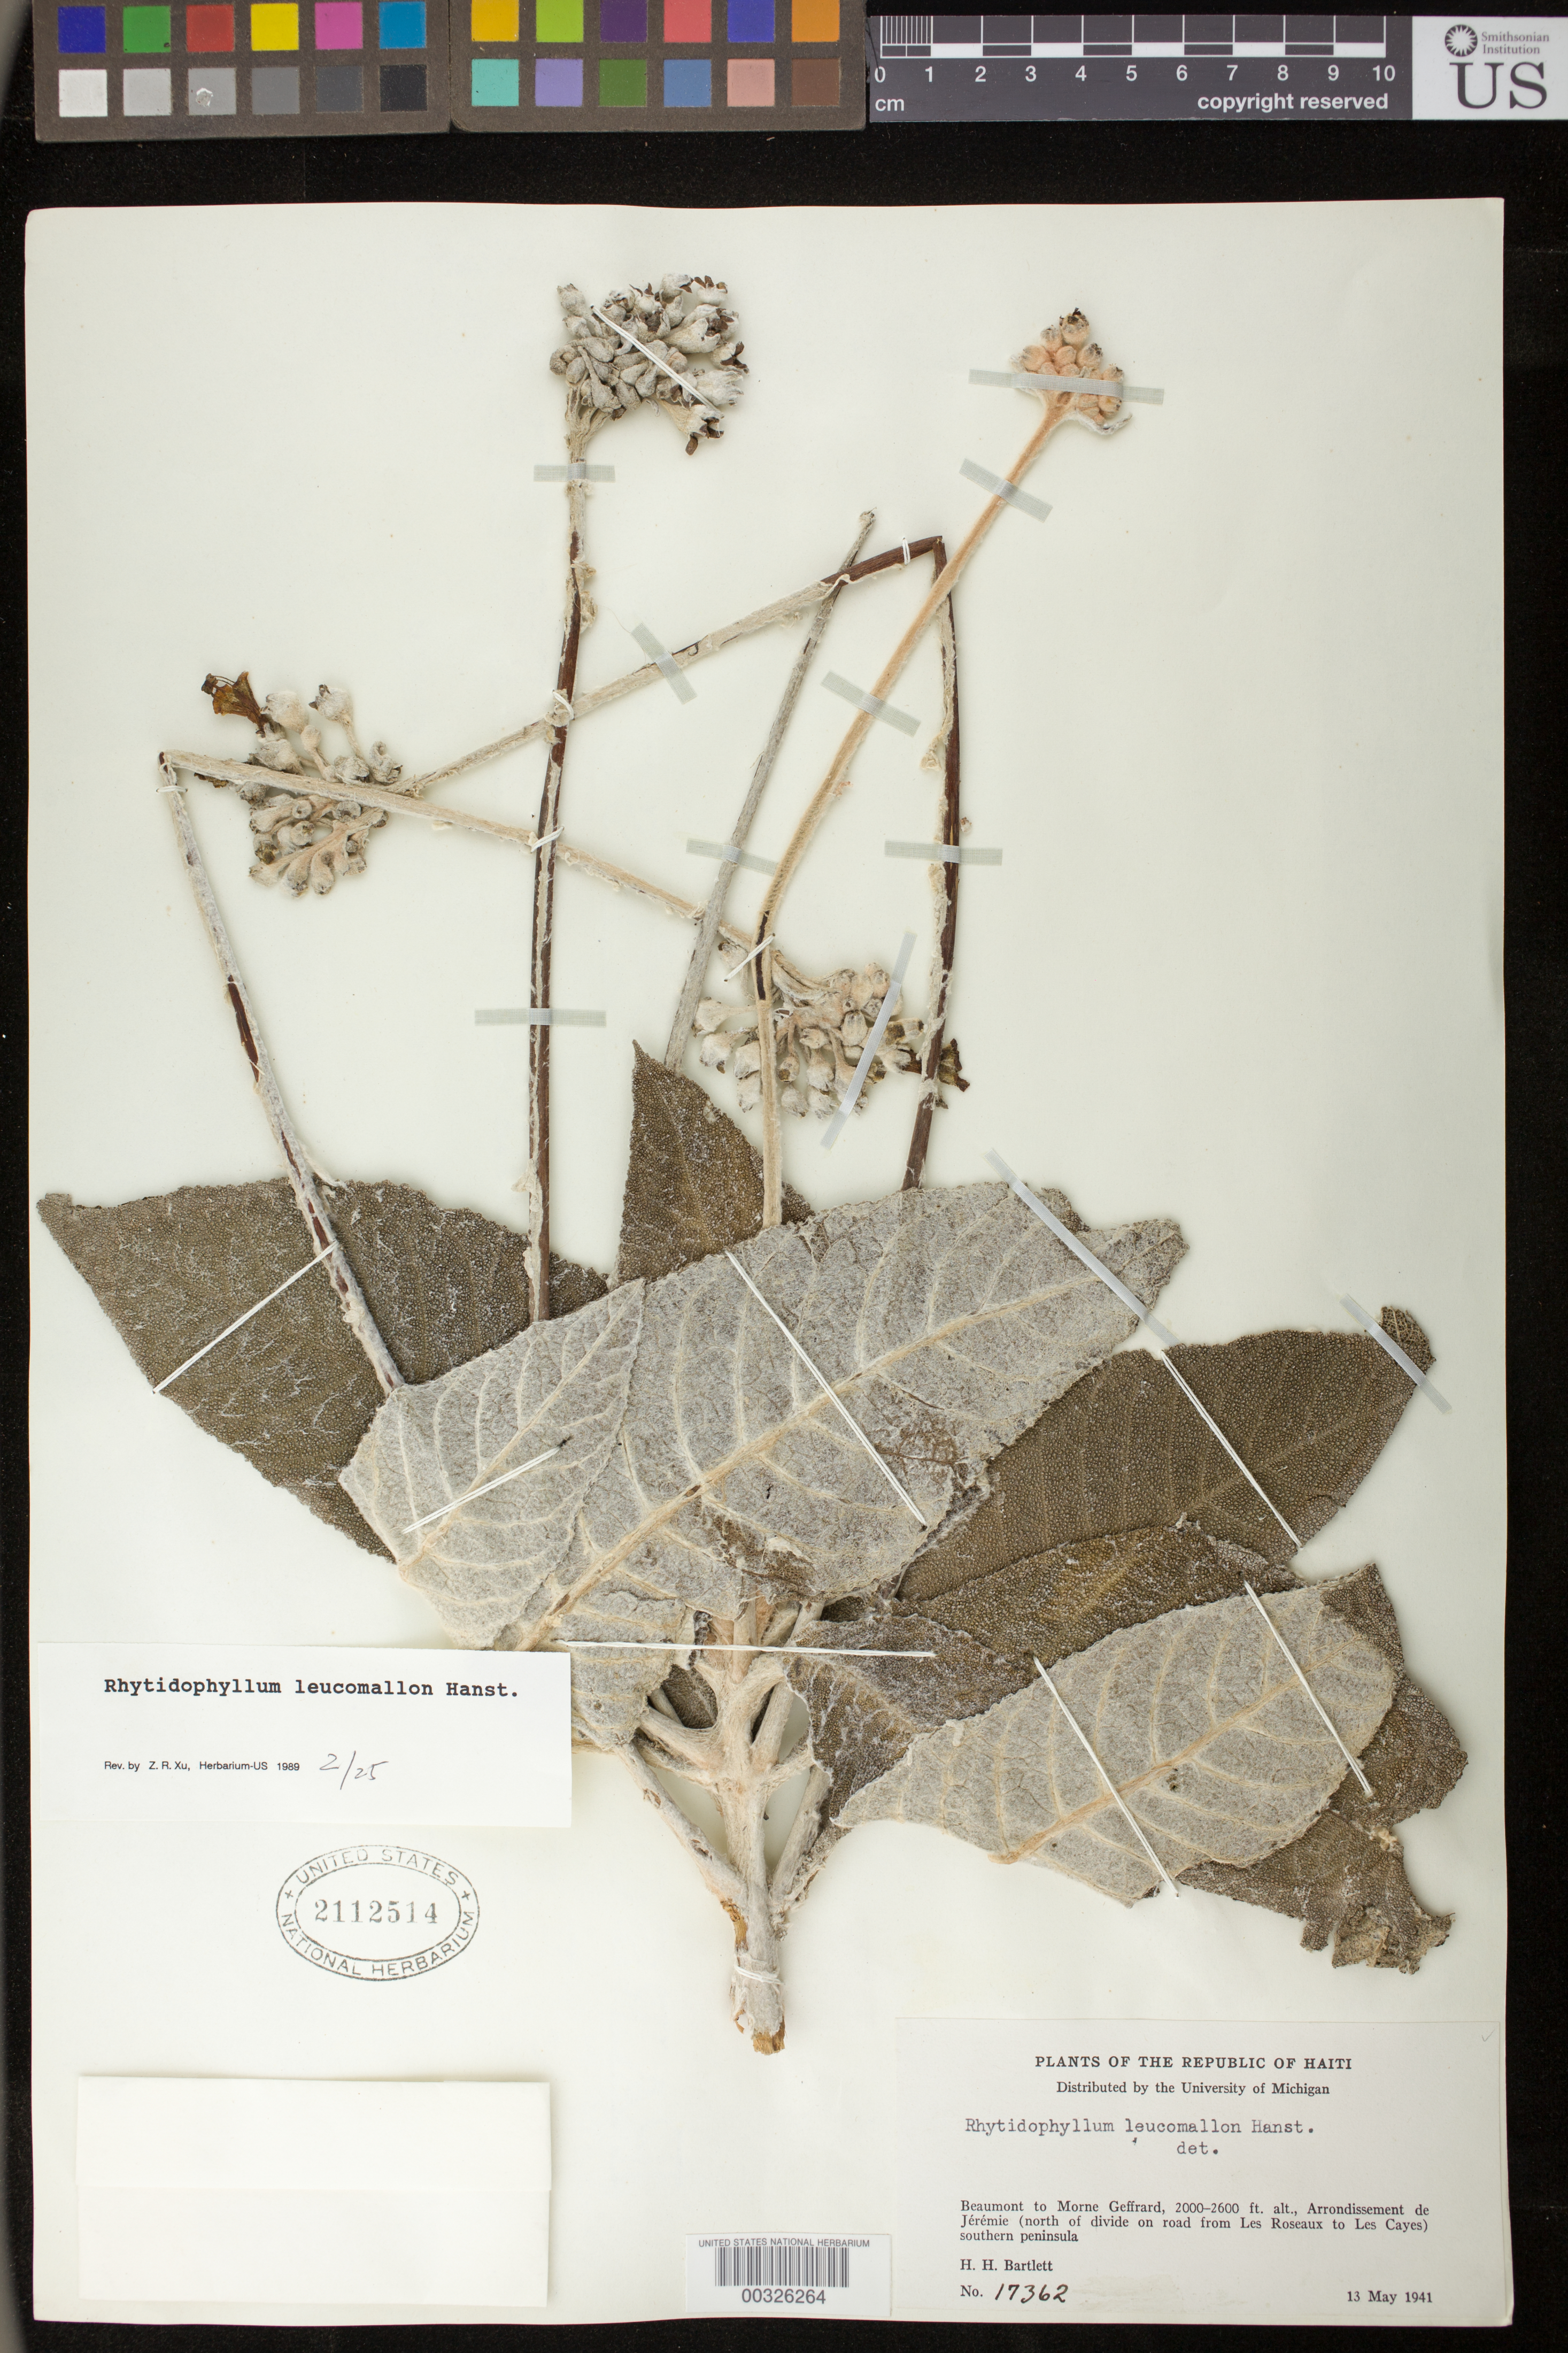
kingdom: Plantae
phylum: Tracheophyta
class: Magnoliopsida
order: Lamiales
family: Gesneriaceae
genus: Rhytidophyllum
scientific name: Rhytidophyllum leucomallon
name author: Hanst.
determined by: Skog, Laurence E.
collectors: H. H. Bartlett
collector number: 17362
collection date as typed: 13 May 1941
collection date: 1941-05-13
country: Haiti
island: Hispaniola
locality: Beaumont to Morne Geffrard, Arondissement de Jérémie (N of divide on road from Les Roseaux to Les Cayes), southern peninsula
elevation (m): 610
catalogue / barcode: US 2112514